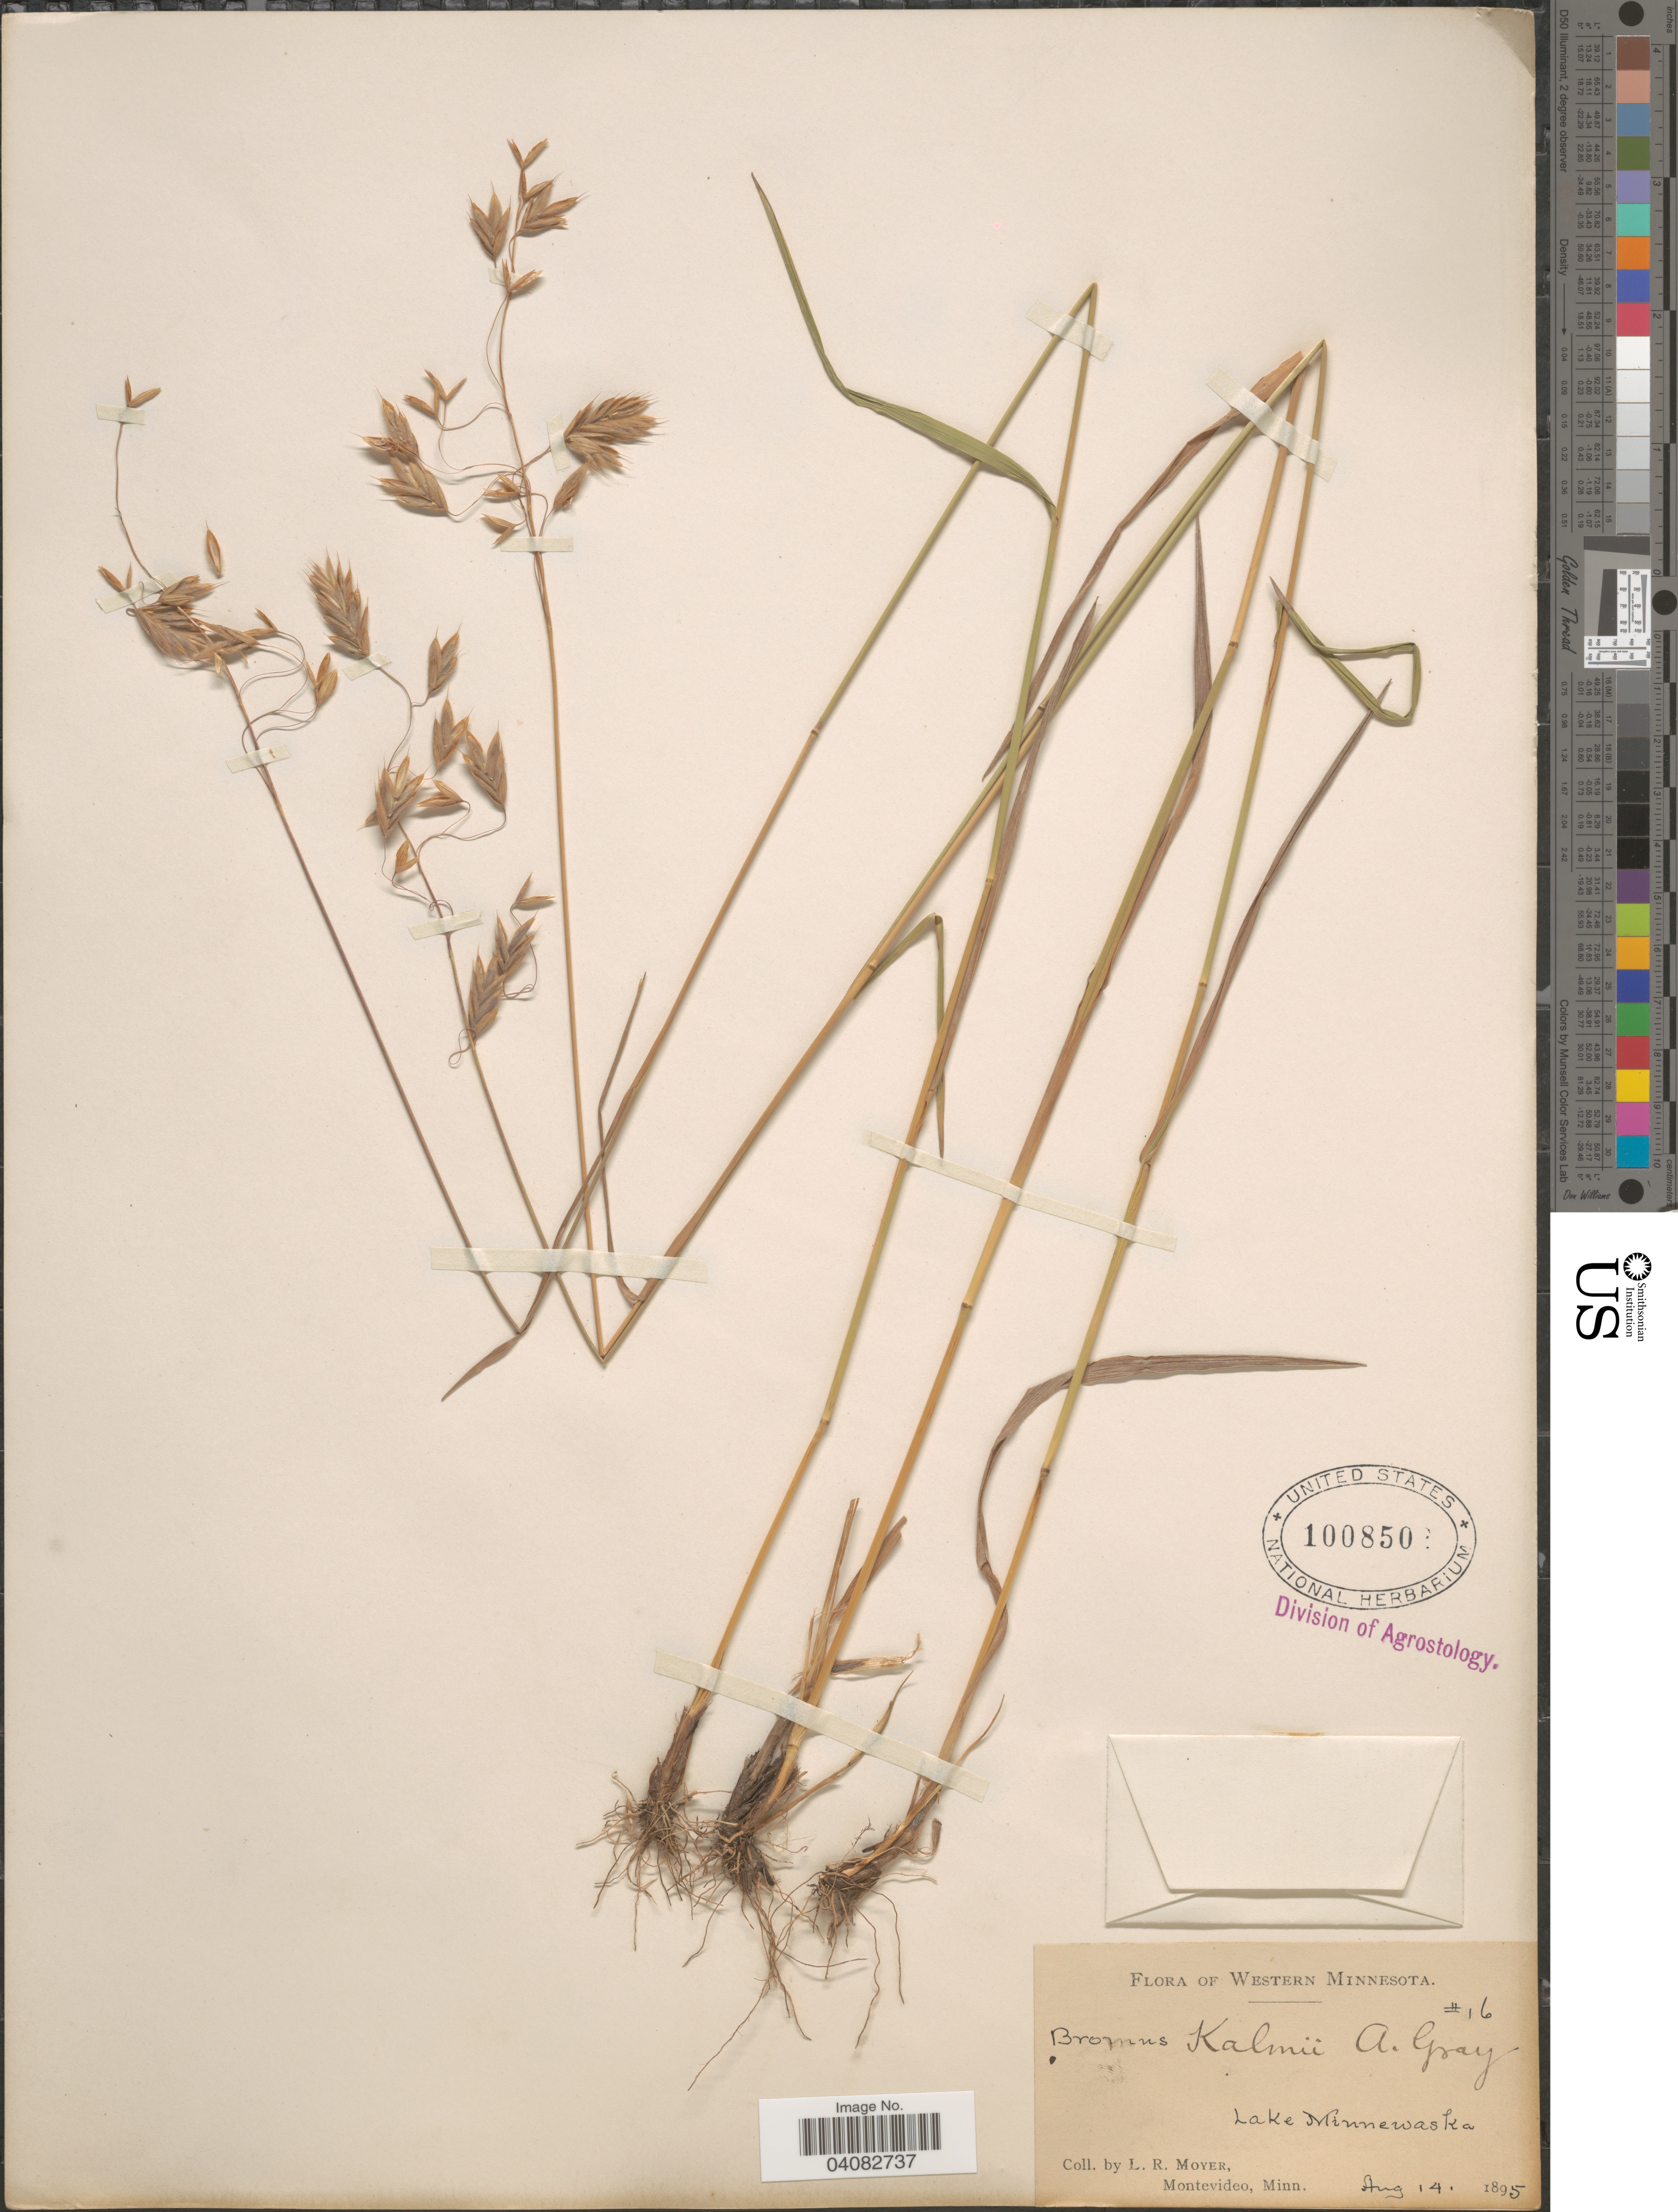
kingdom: Plantae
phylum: Tracheophyta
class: Liliopsida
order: Poales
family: Poaceae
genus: Bromus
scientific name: Bromus kalmii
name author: A. Gray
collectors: L. Moyer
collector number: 16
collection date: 1895-08-14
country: United States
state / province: Minnesota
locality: Western Minnesota. Lake Minnewaska.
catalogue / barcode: US 1008502